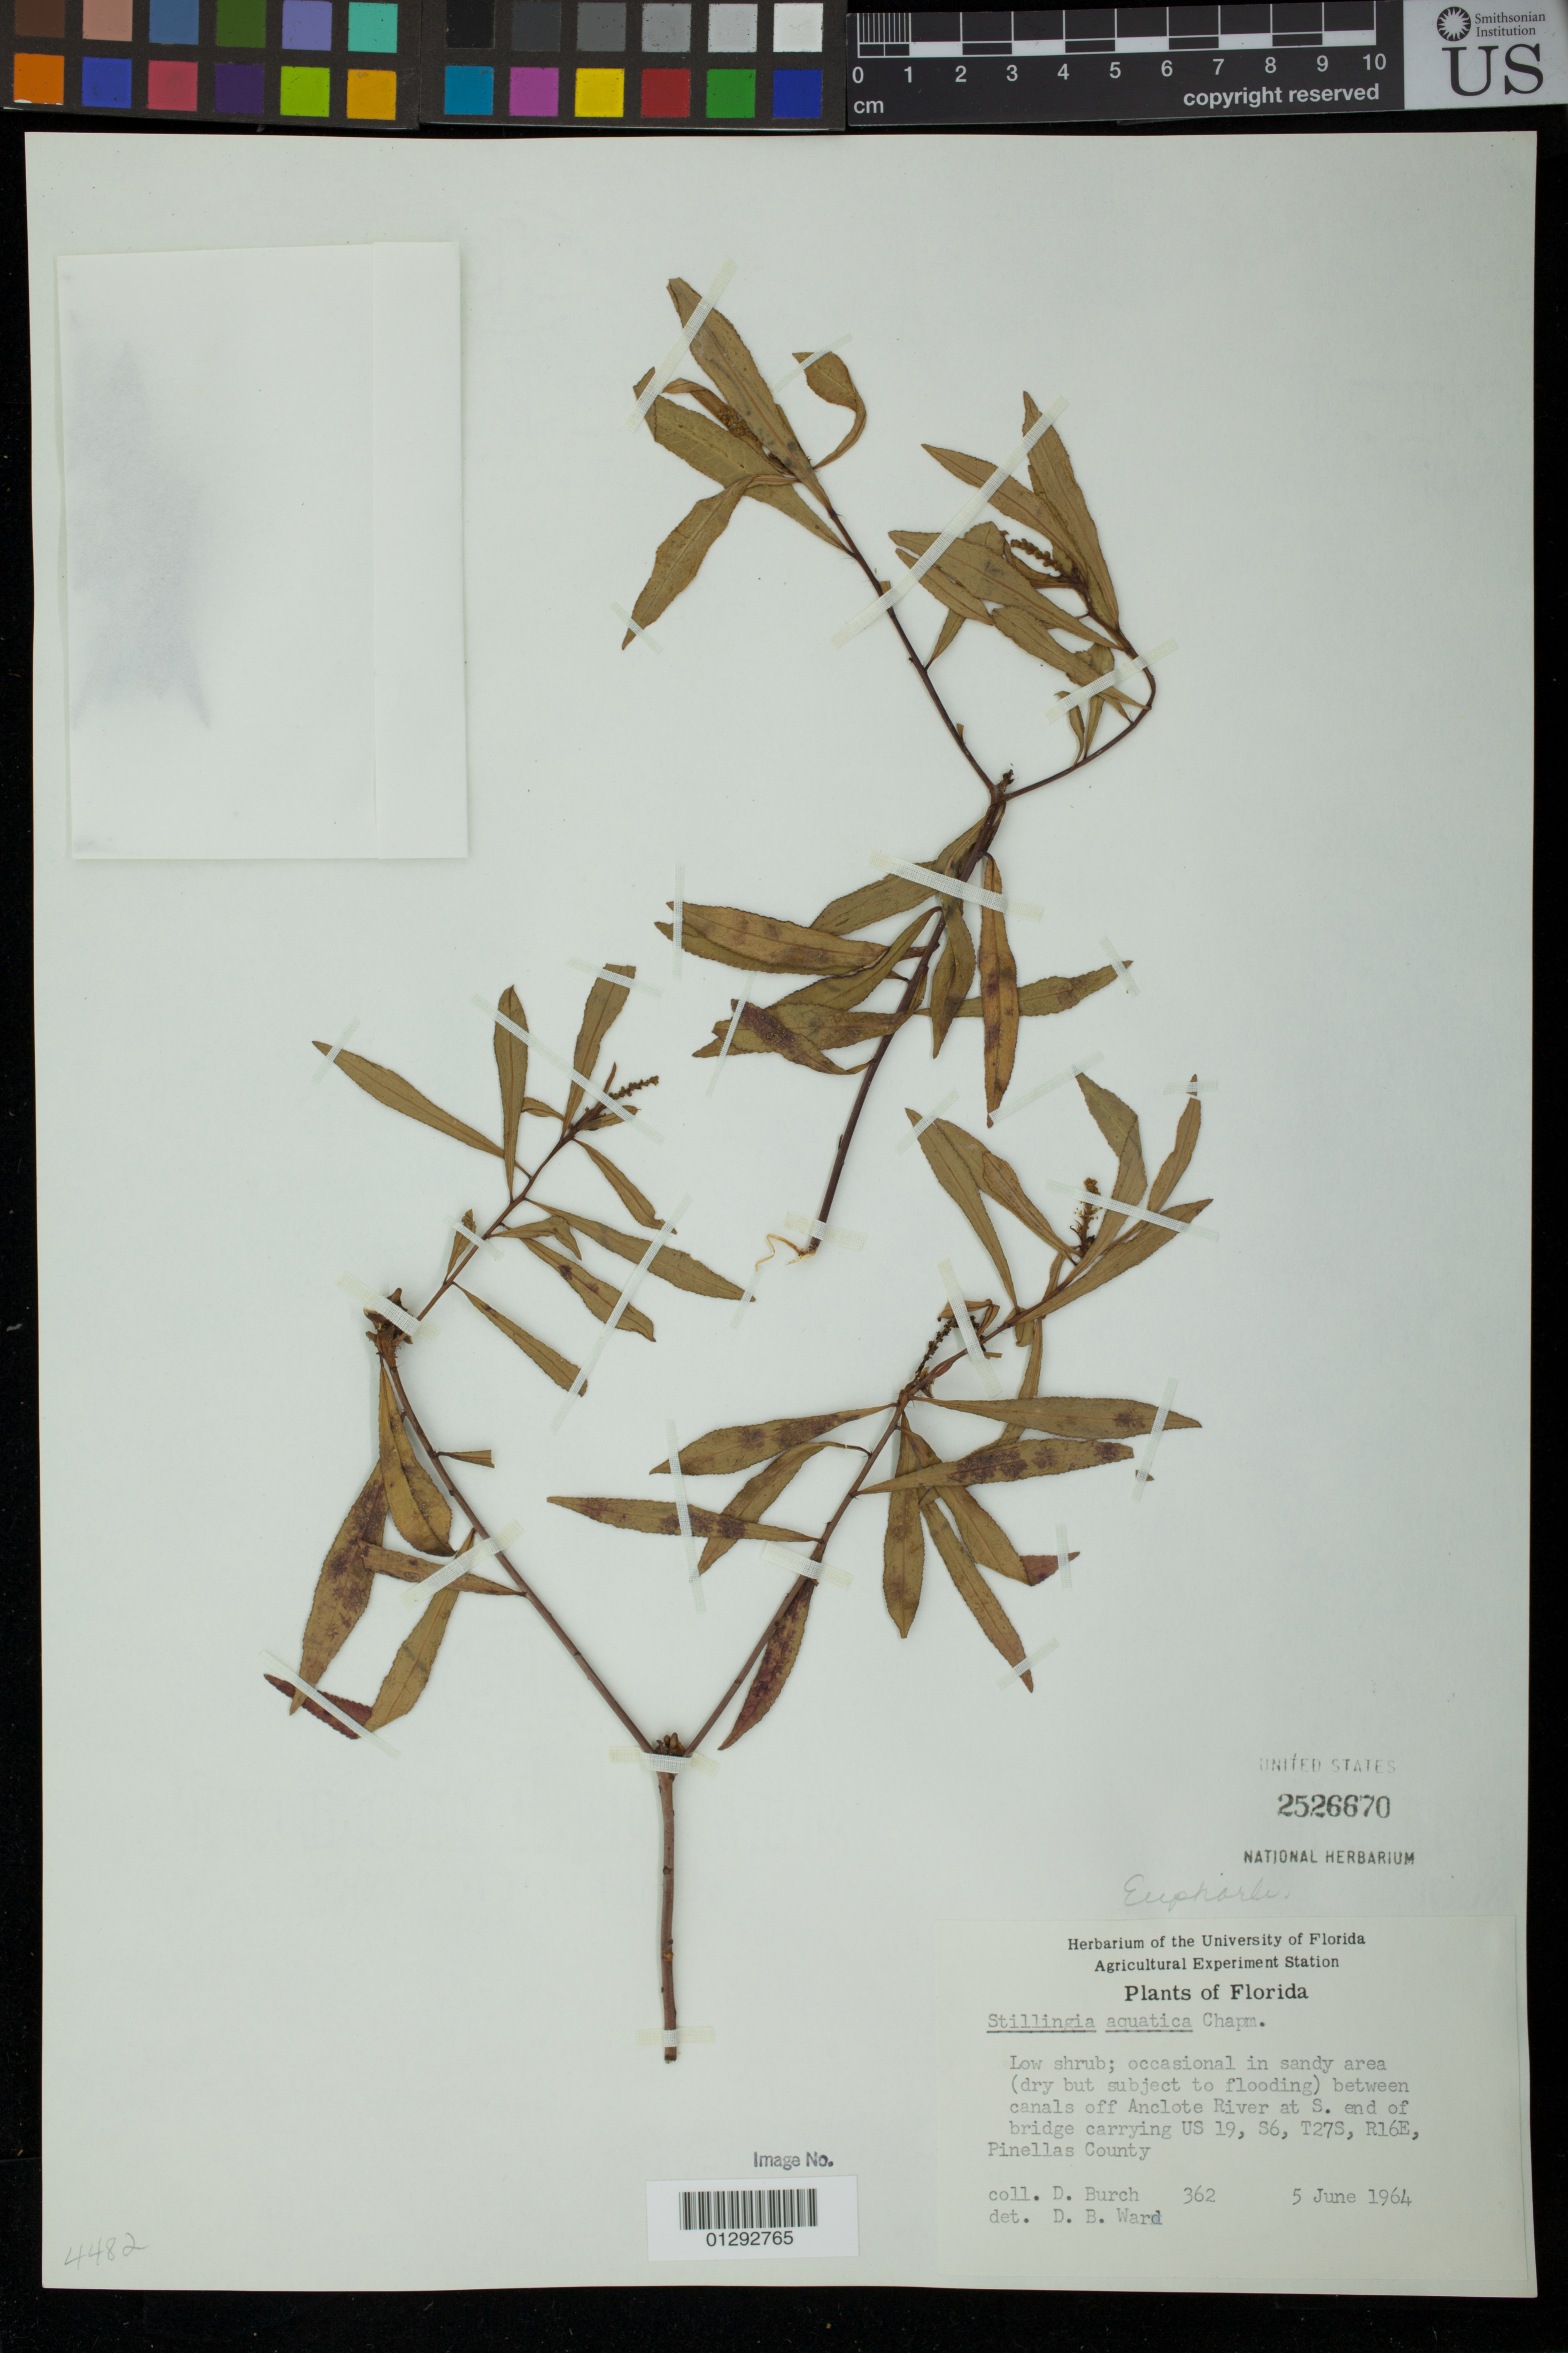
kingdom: Plantae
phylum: Tracheophyta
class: Magnoliopsida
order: Malpighiales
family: Euphorbiaceae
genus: Stillingia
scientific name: Stillingia aquatica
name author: Chapm.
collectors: D. Burch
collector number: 362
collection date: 1964-06-05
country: United States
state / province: Florida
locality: Pinellas County: Between canals off Anclote River at S. end of bridge carrying US 19, S6, T27S R16E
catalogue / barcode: US 2526670